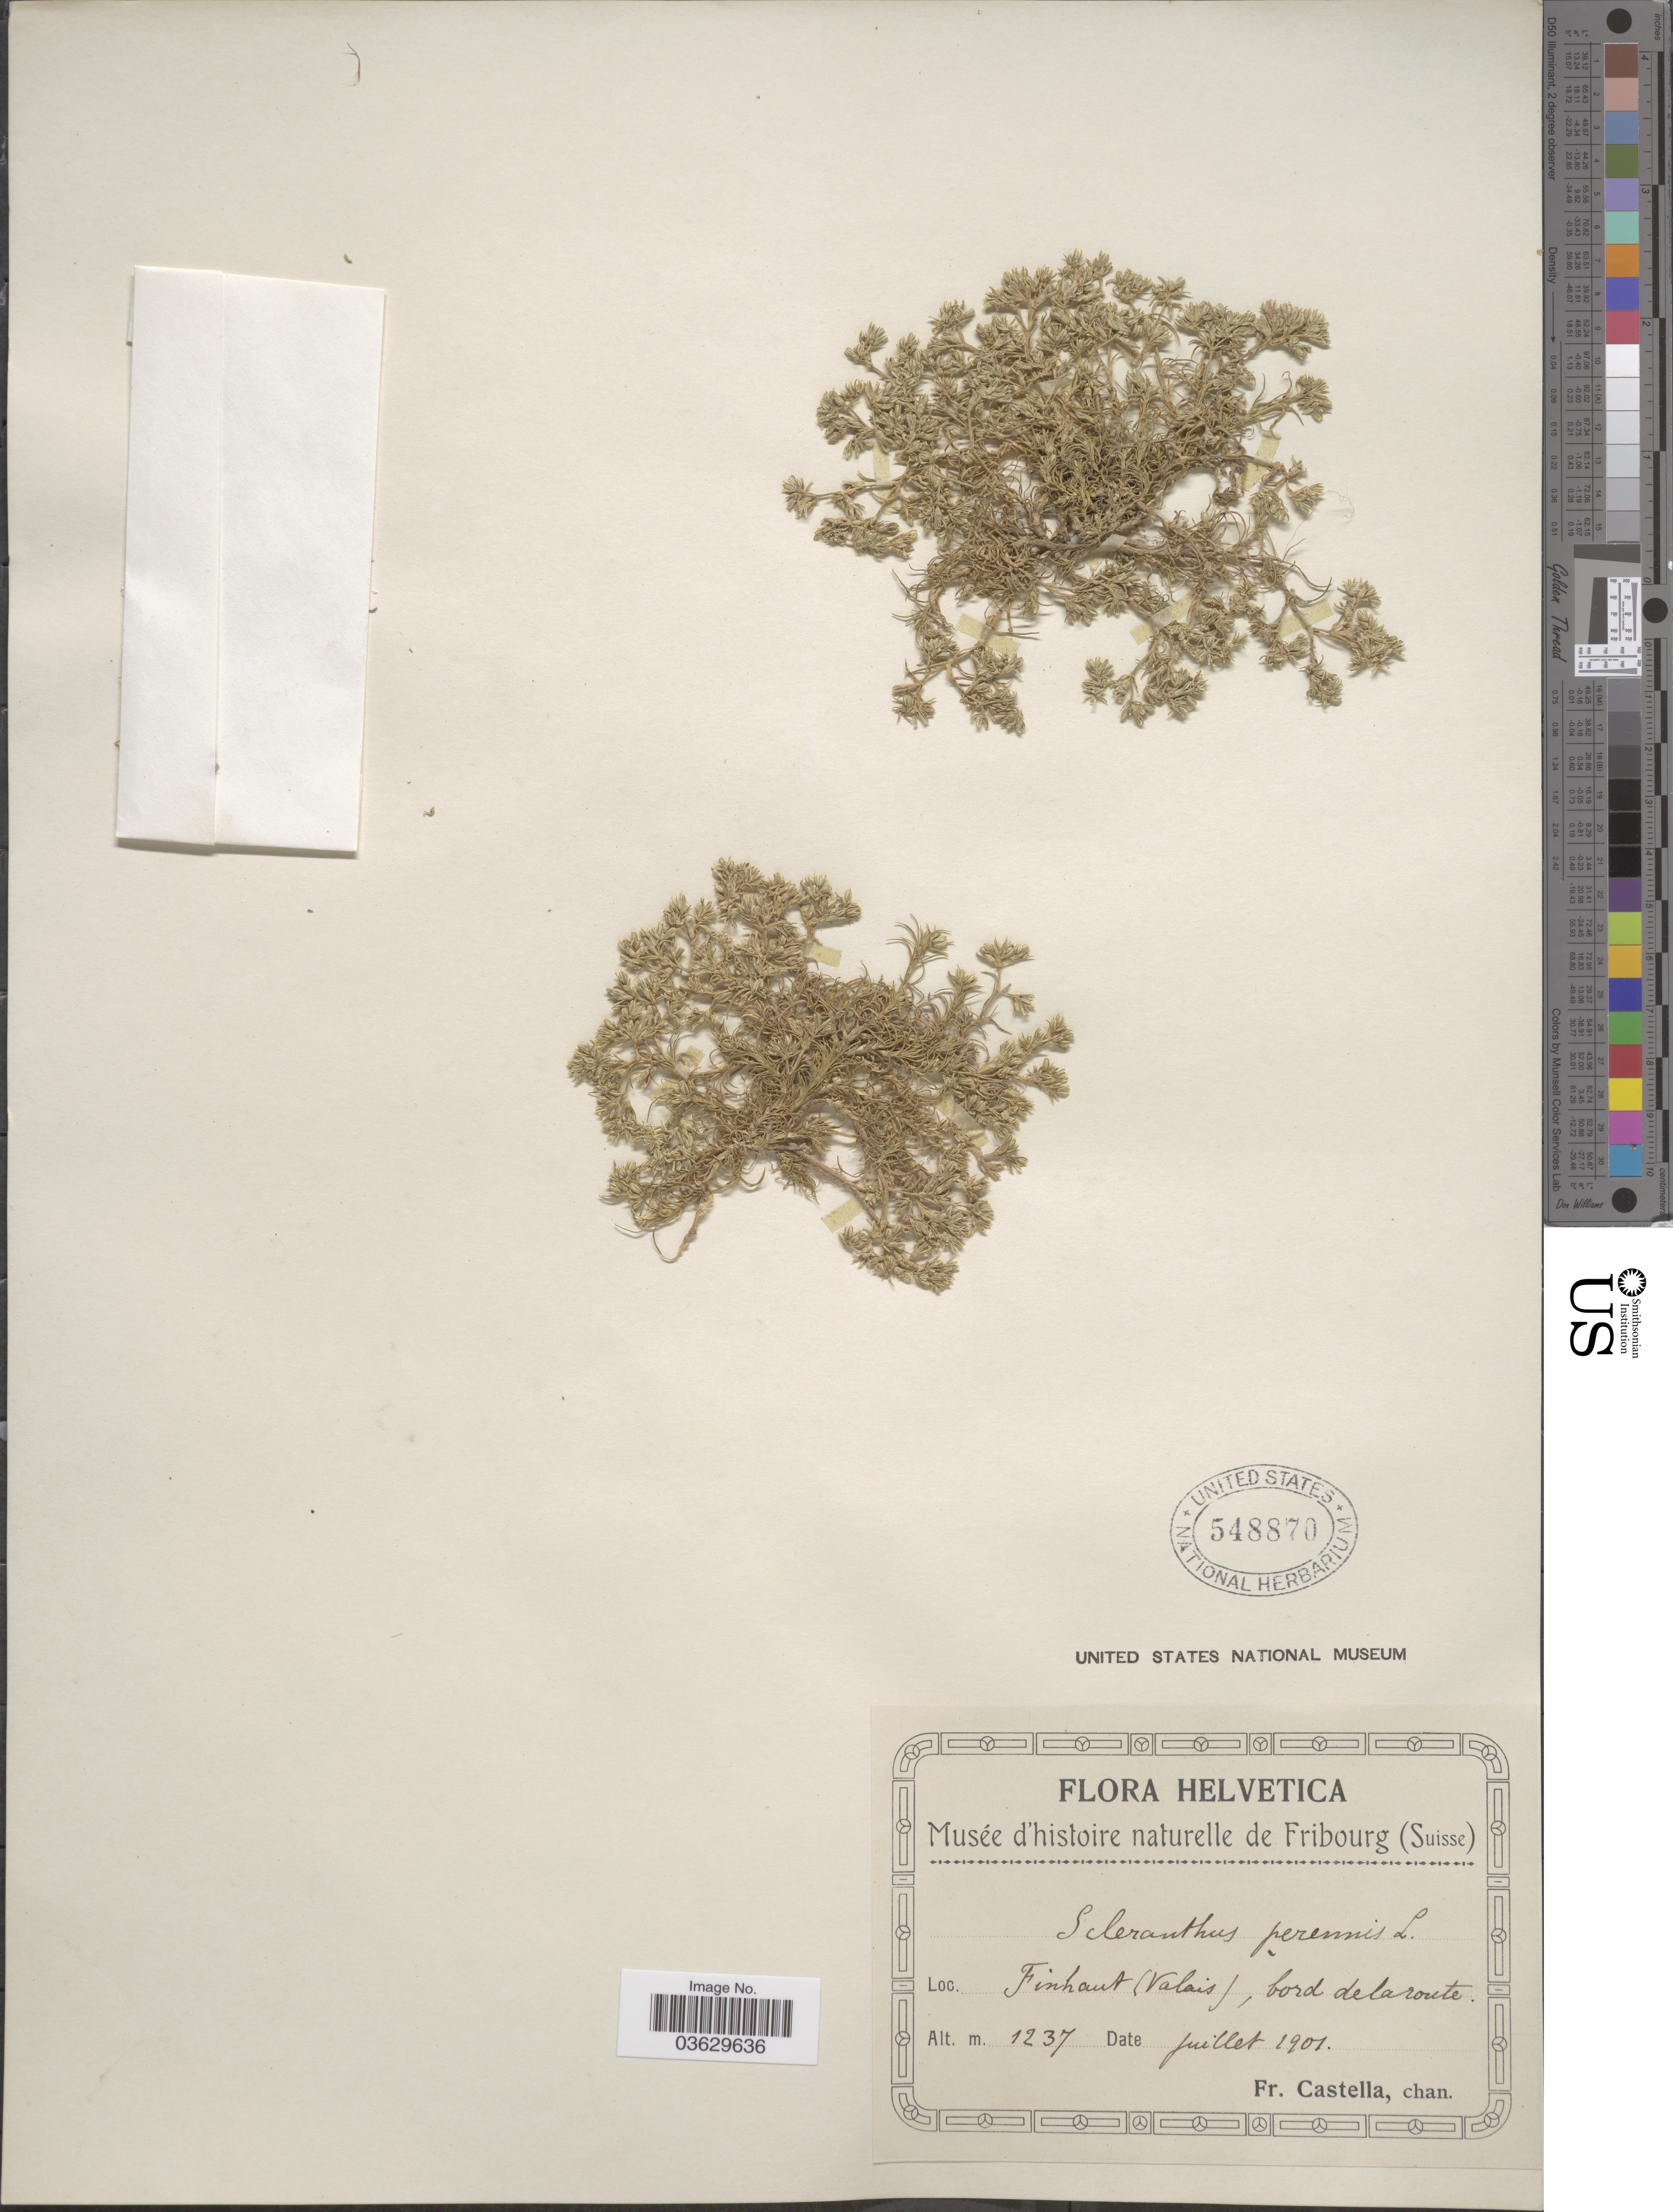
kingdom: Plantae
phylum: Tracheophyta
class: Magnoliopsida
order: Caryophyllales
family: Caryophyllaceae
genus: Scleranthus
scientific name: Scleranthus perennis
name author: L.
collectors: Fr. Castella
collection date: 1901-07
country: Switzerland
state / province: Valais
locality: Helvetica. Finhaut, bord de la route.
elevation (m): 1237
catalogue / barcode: US 548870